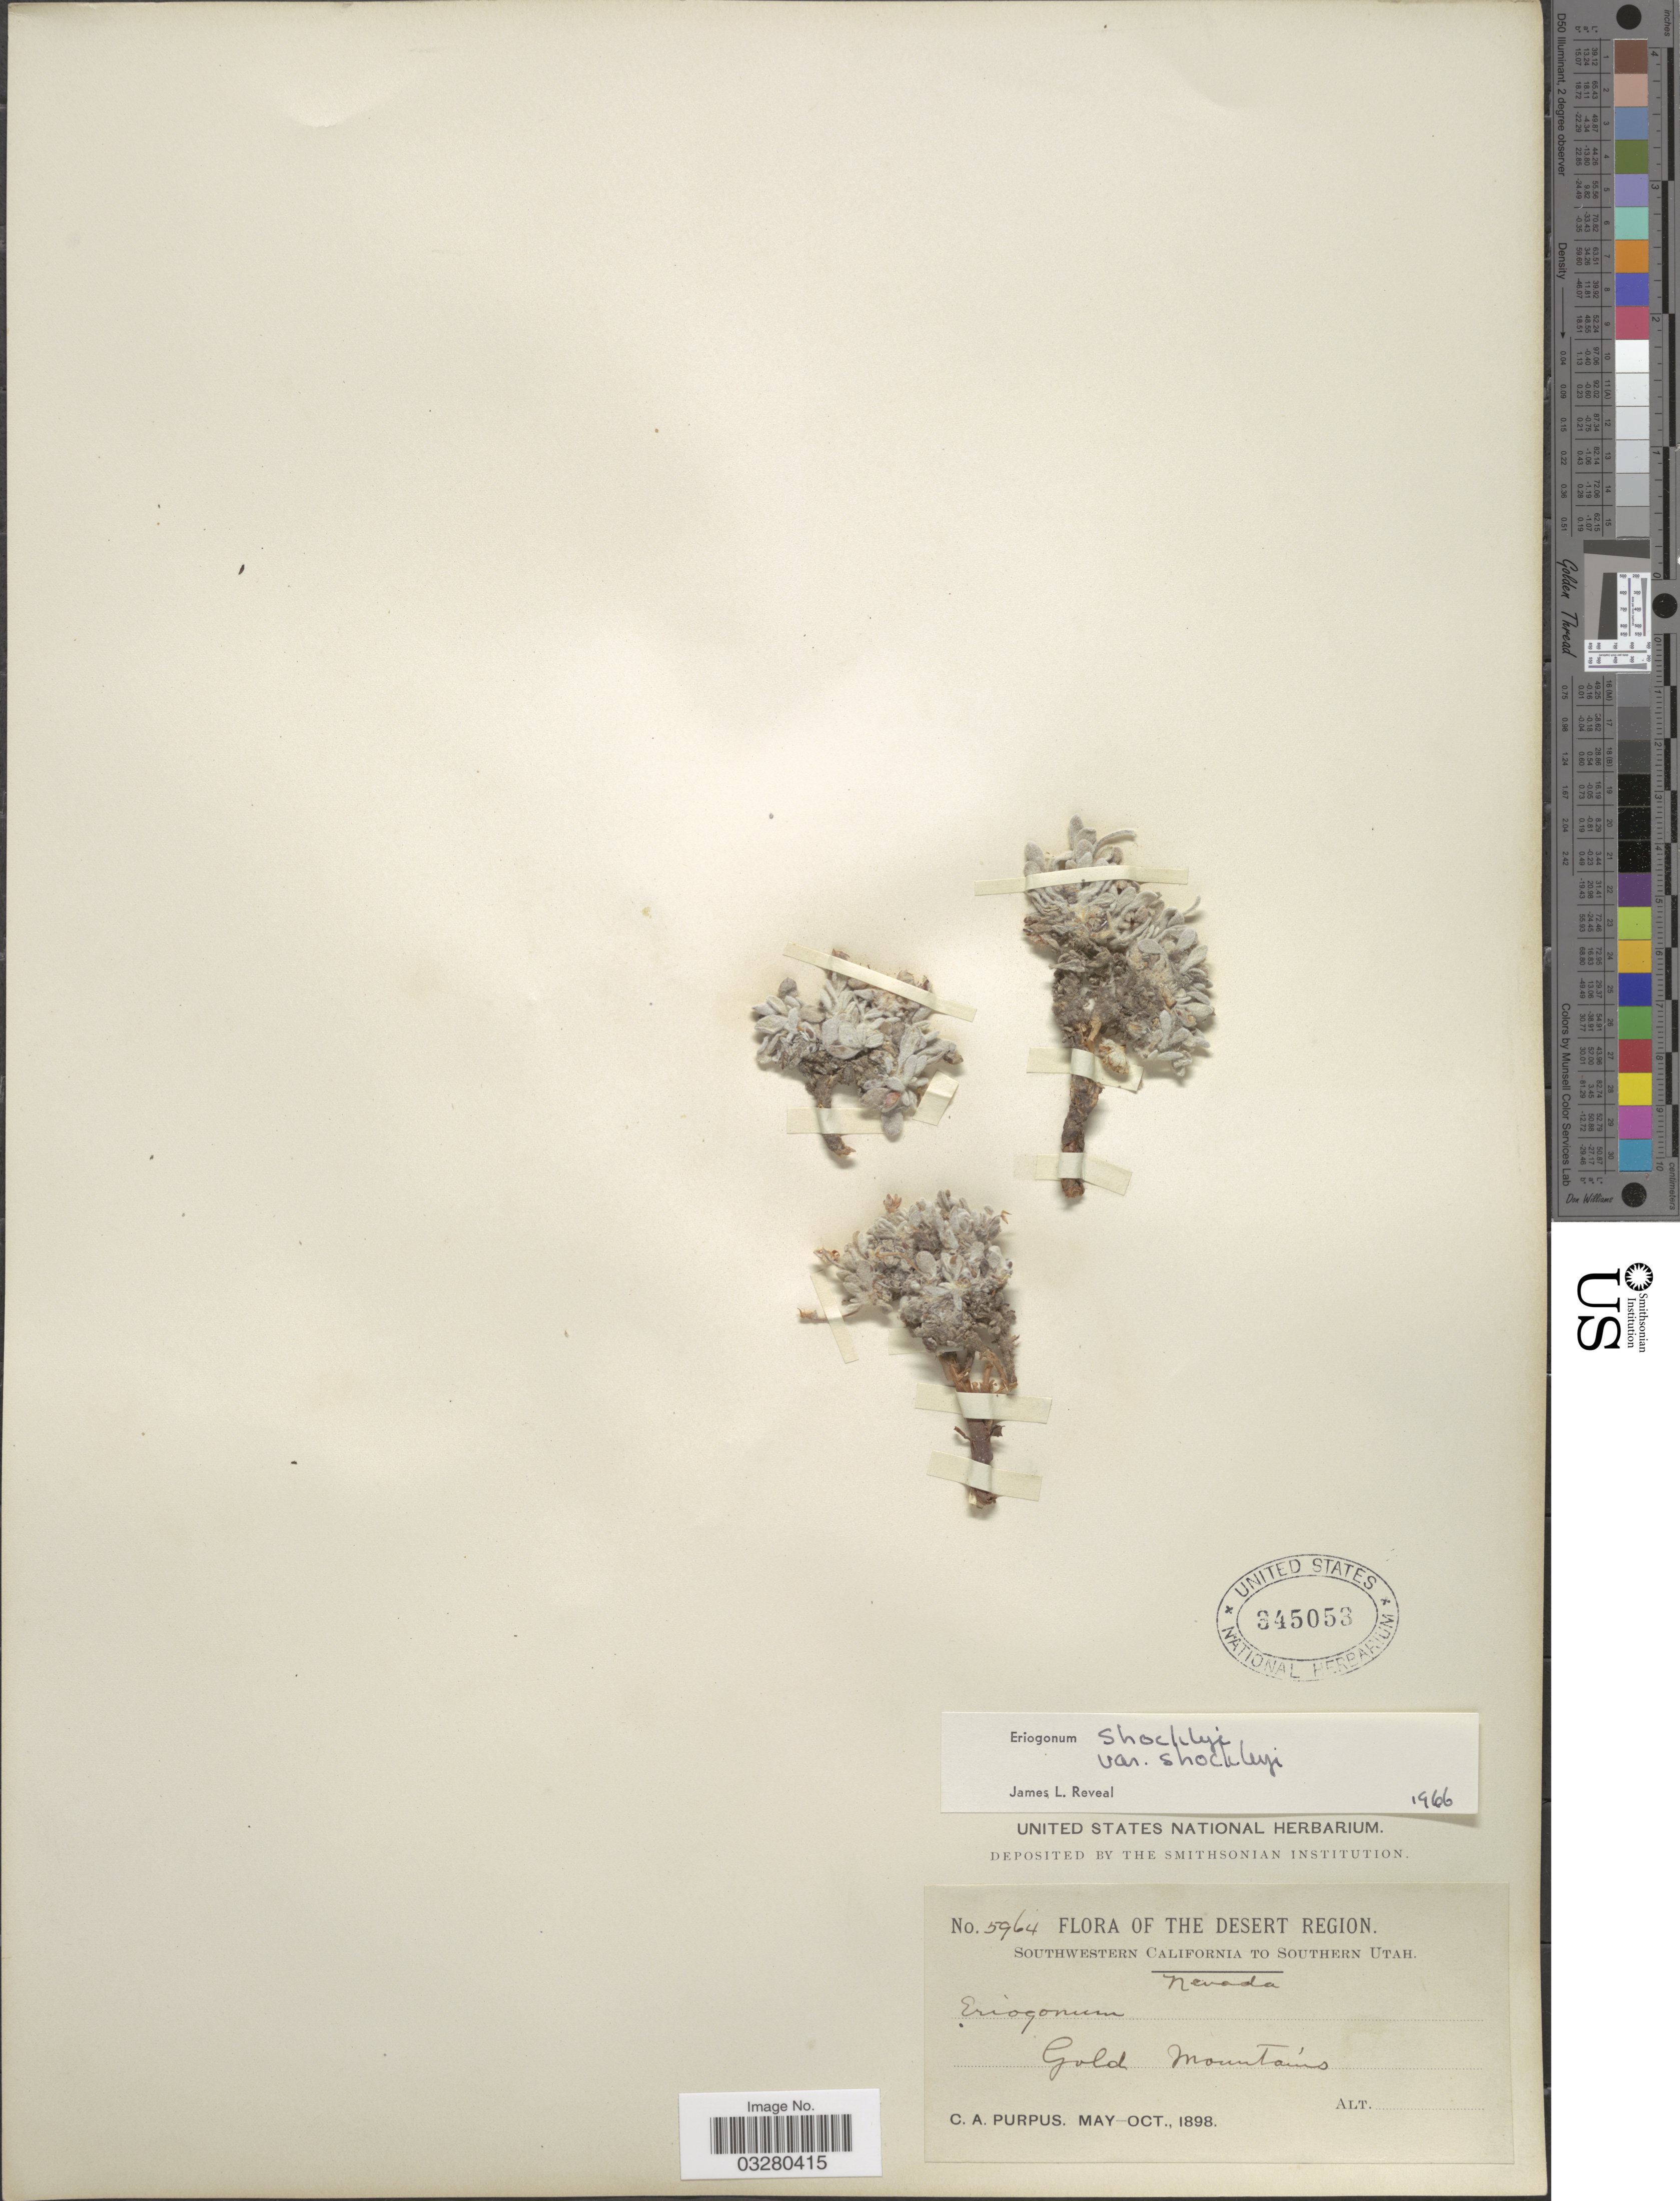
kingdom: Plantae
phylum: Tracheophyta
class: Magnoliopsida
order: Caryophyllales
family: Polygonaceae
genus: Eriogonum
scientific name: Eriogonum shockleyi var. shockleyi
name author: S. Watson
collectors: C. A. Purpus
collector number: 5964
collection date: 1898-05/1898-10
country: United States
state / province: Nevada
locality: The Desert Region. Gold Mountains.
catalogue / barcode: US 345053